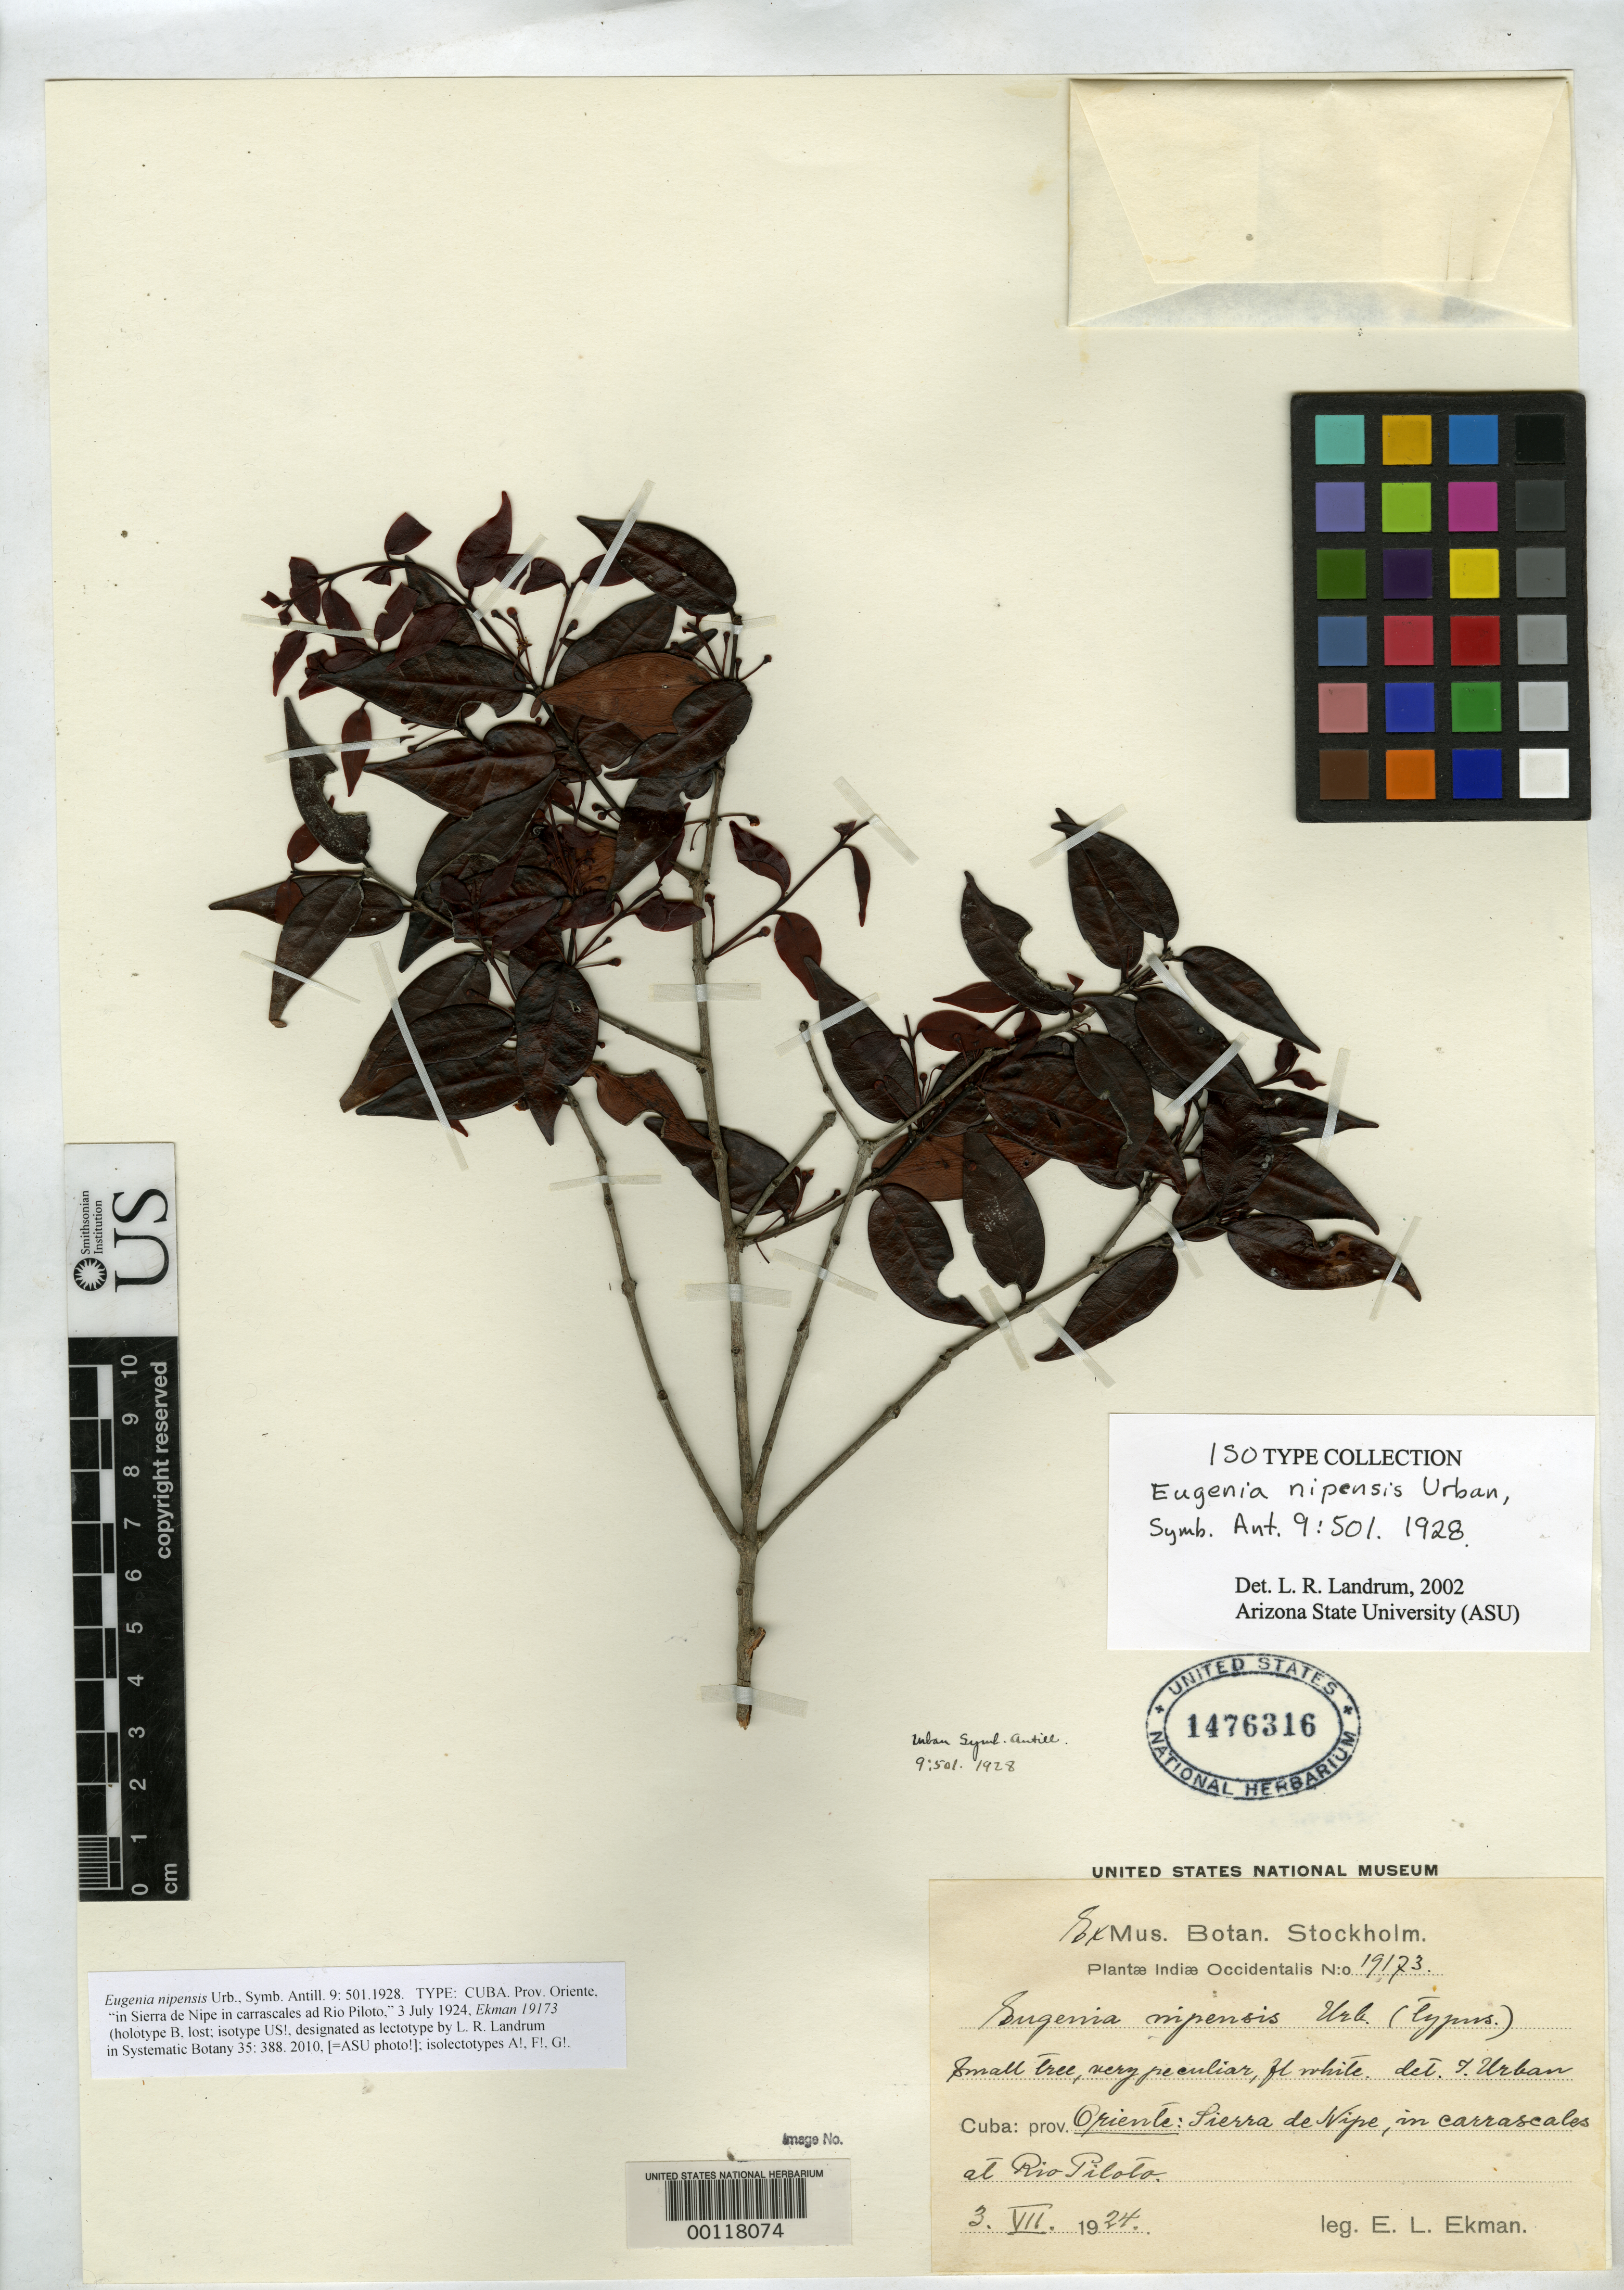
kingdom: Plantae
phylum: Tracheophyta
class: Magnoliopsida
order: Myrtales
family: Myrtaceae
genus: Eugenia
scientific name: Eugenia nipensis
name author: Urb.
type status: Lectotype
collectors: E. L. Ekman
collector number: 19173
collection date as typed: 03 Jul 1924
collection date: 1924-07-03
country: Cuba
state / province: Oriente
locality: Prov. Oriente: Sierra de Nipe, in carrascales ad Rio Piloto.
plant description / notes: Placed in Calycolpus by Bisse, Rev. Jard. Bot. Nac. Univ. Habana 4: 6 (1983); assigned to Eugenia by Landrum (2010).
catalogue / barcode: US 1476316